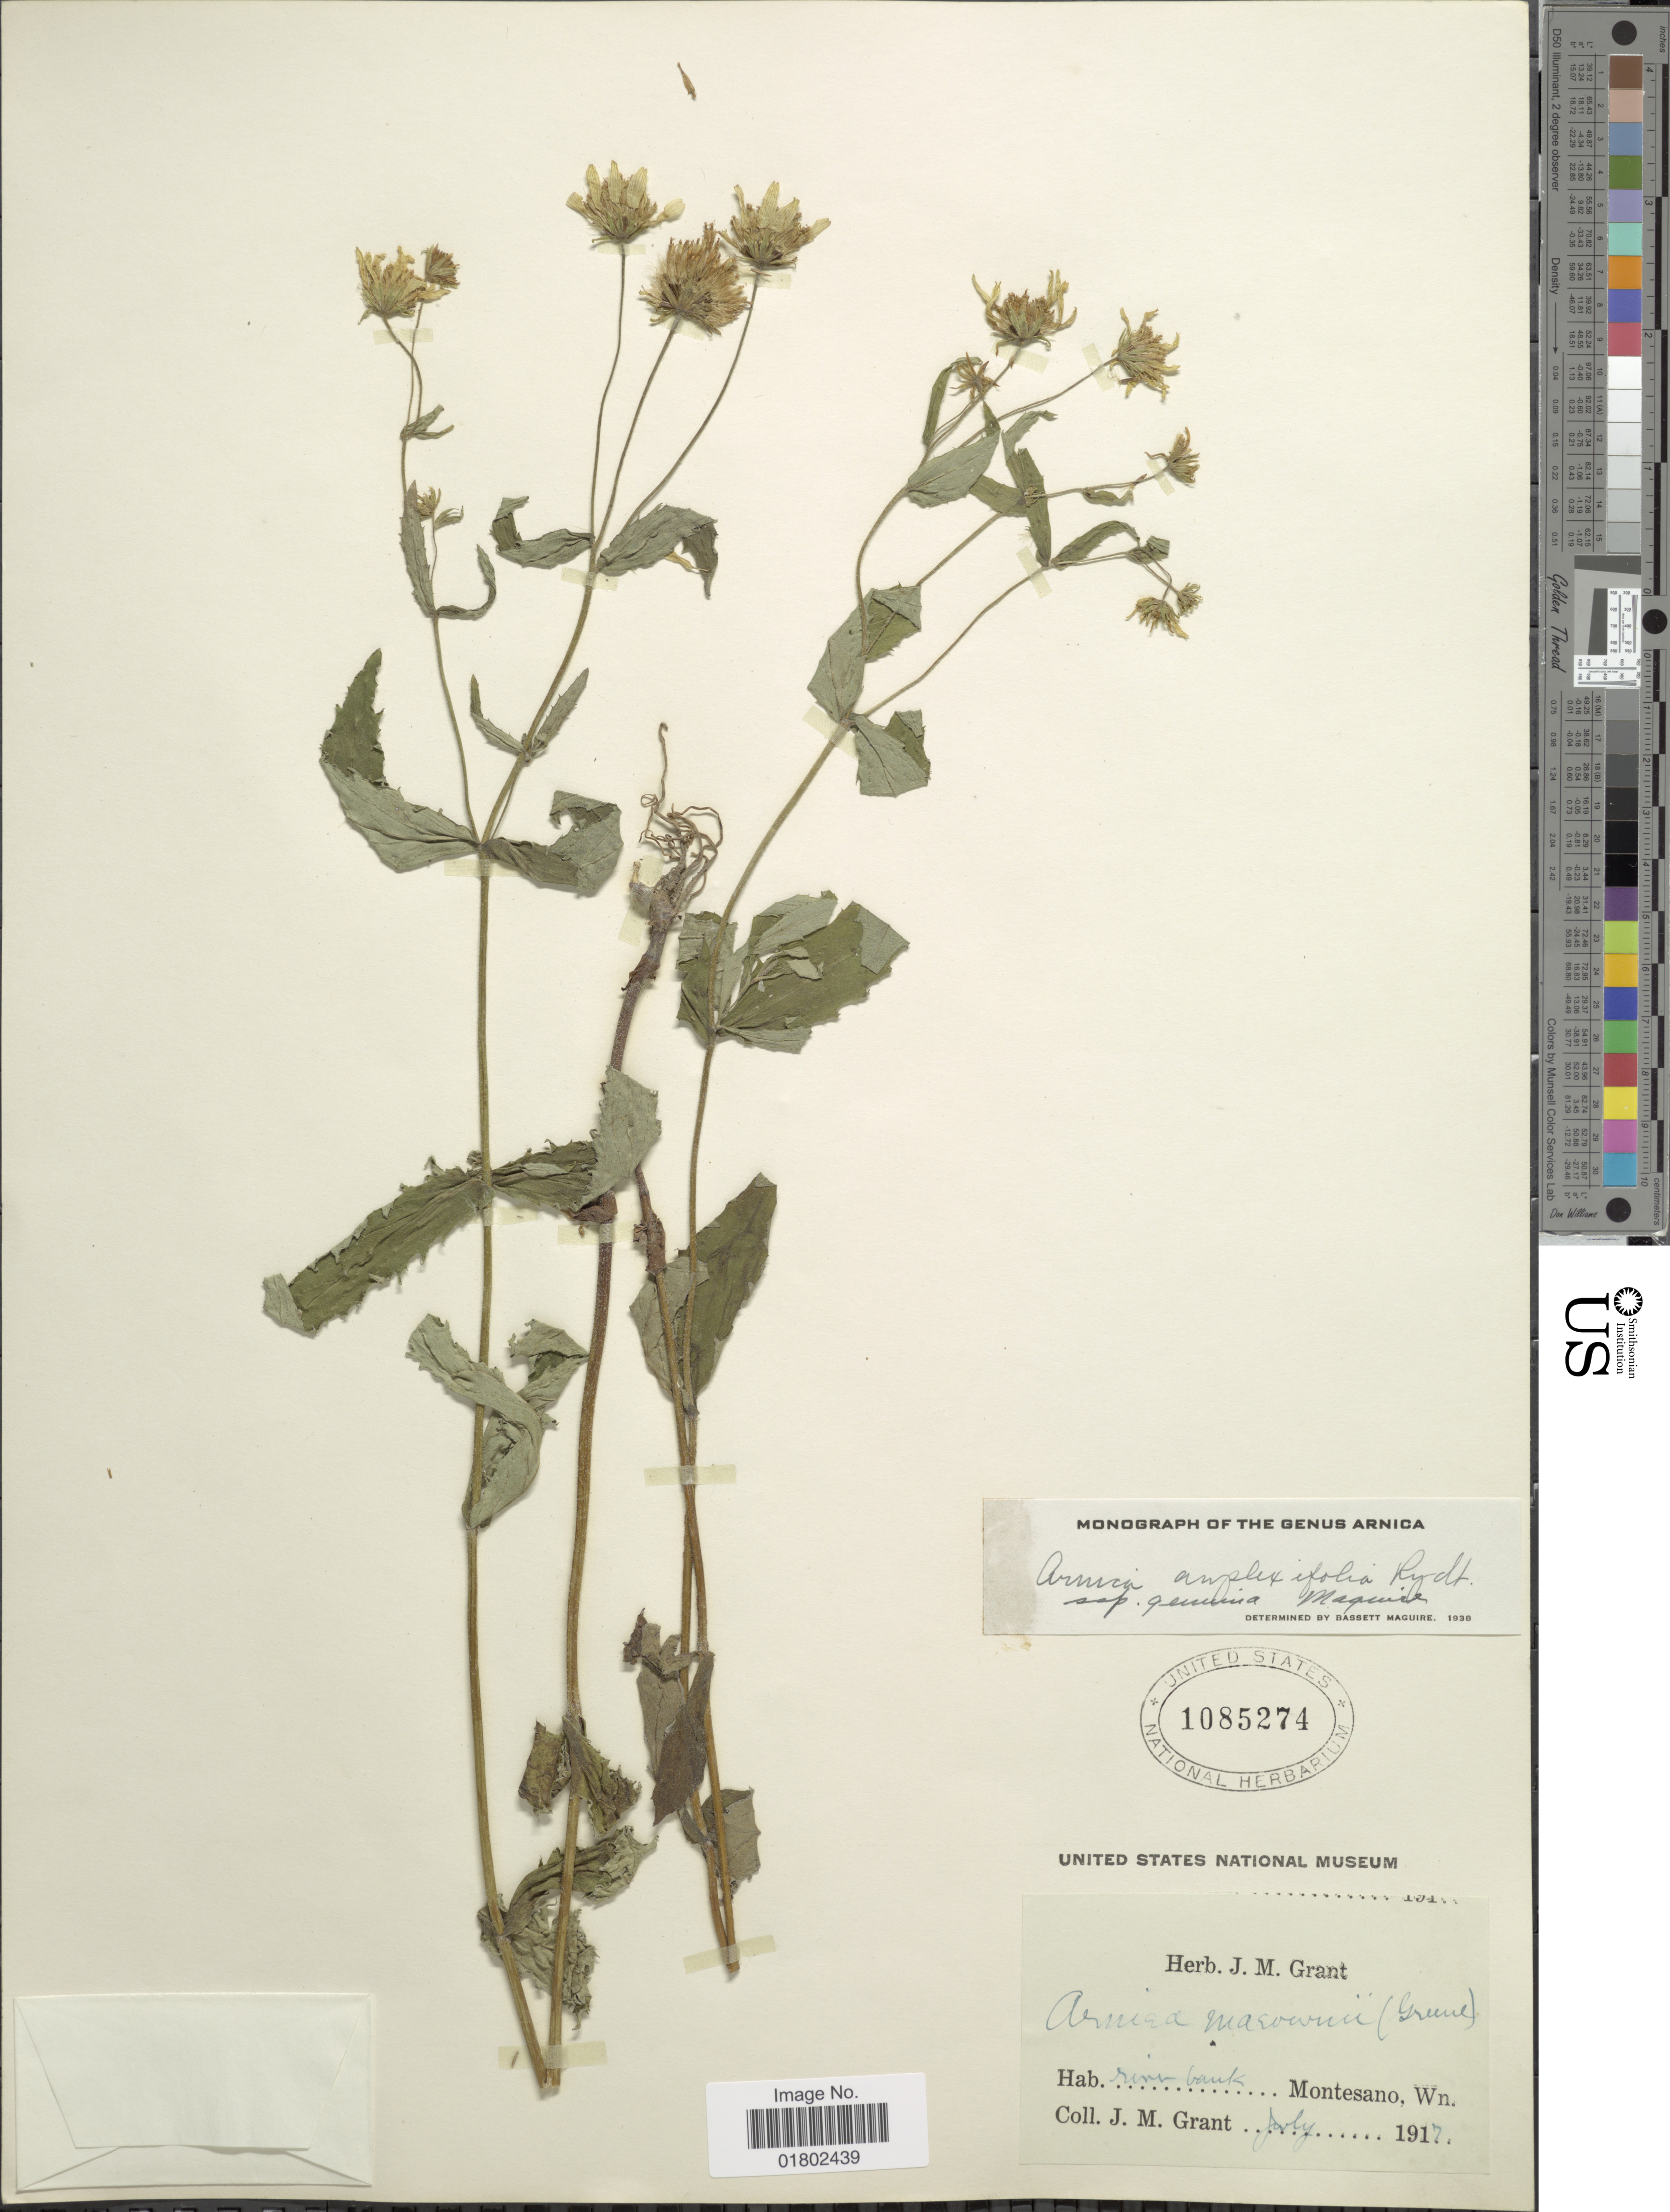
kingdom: Plantae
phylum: Tracheophyta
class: Magnoliopsida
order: Asterales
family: Asteraceae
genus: Arnica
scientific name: Arnica amplexifolia subsp. genuina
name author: Maguire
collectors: J. M. Grant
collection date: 1917-07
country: United States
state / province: Washington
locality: Rine bank, Montesano, Wn.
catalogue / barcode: US 1085274